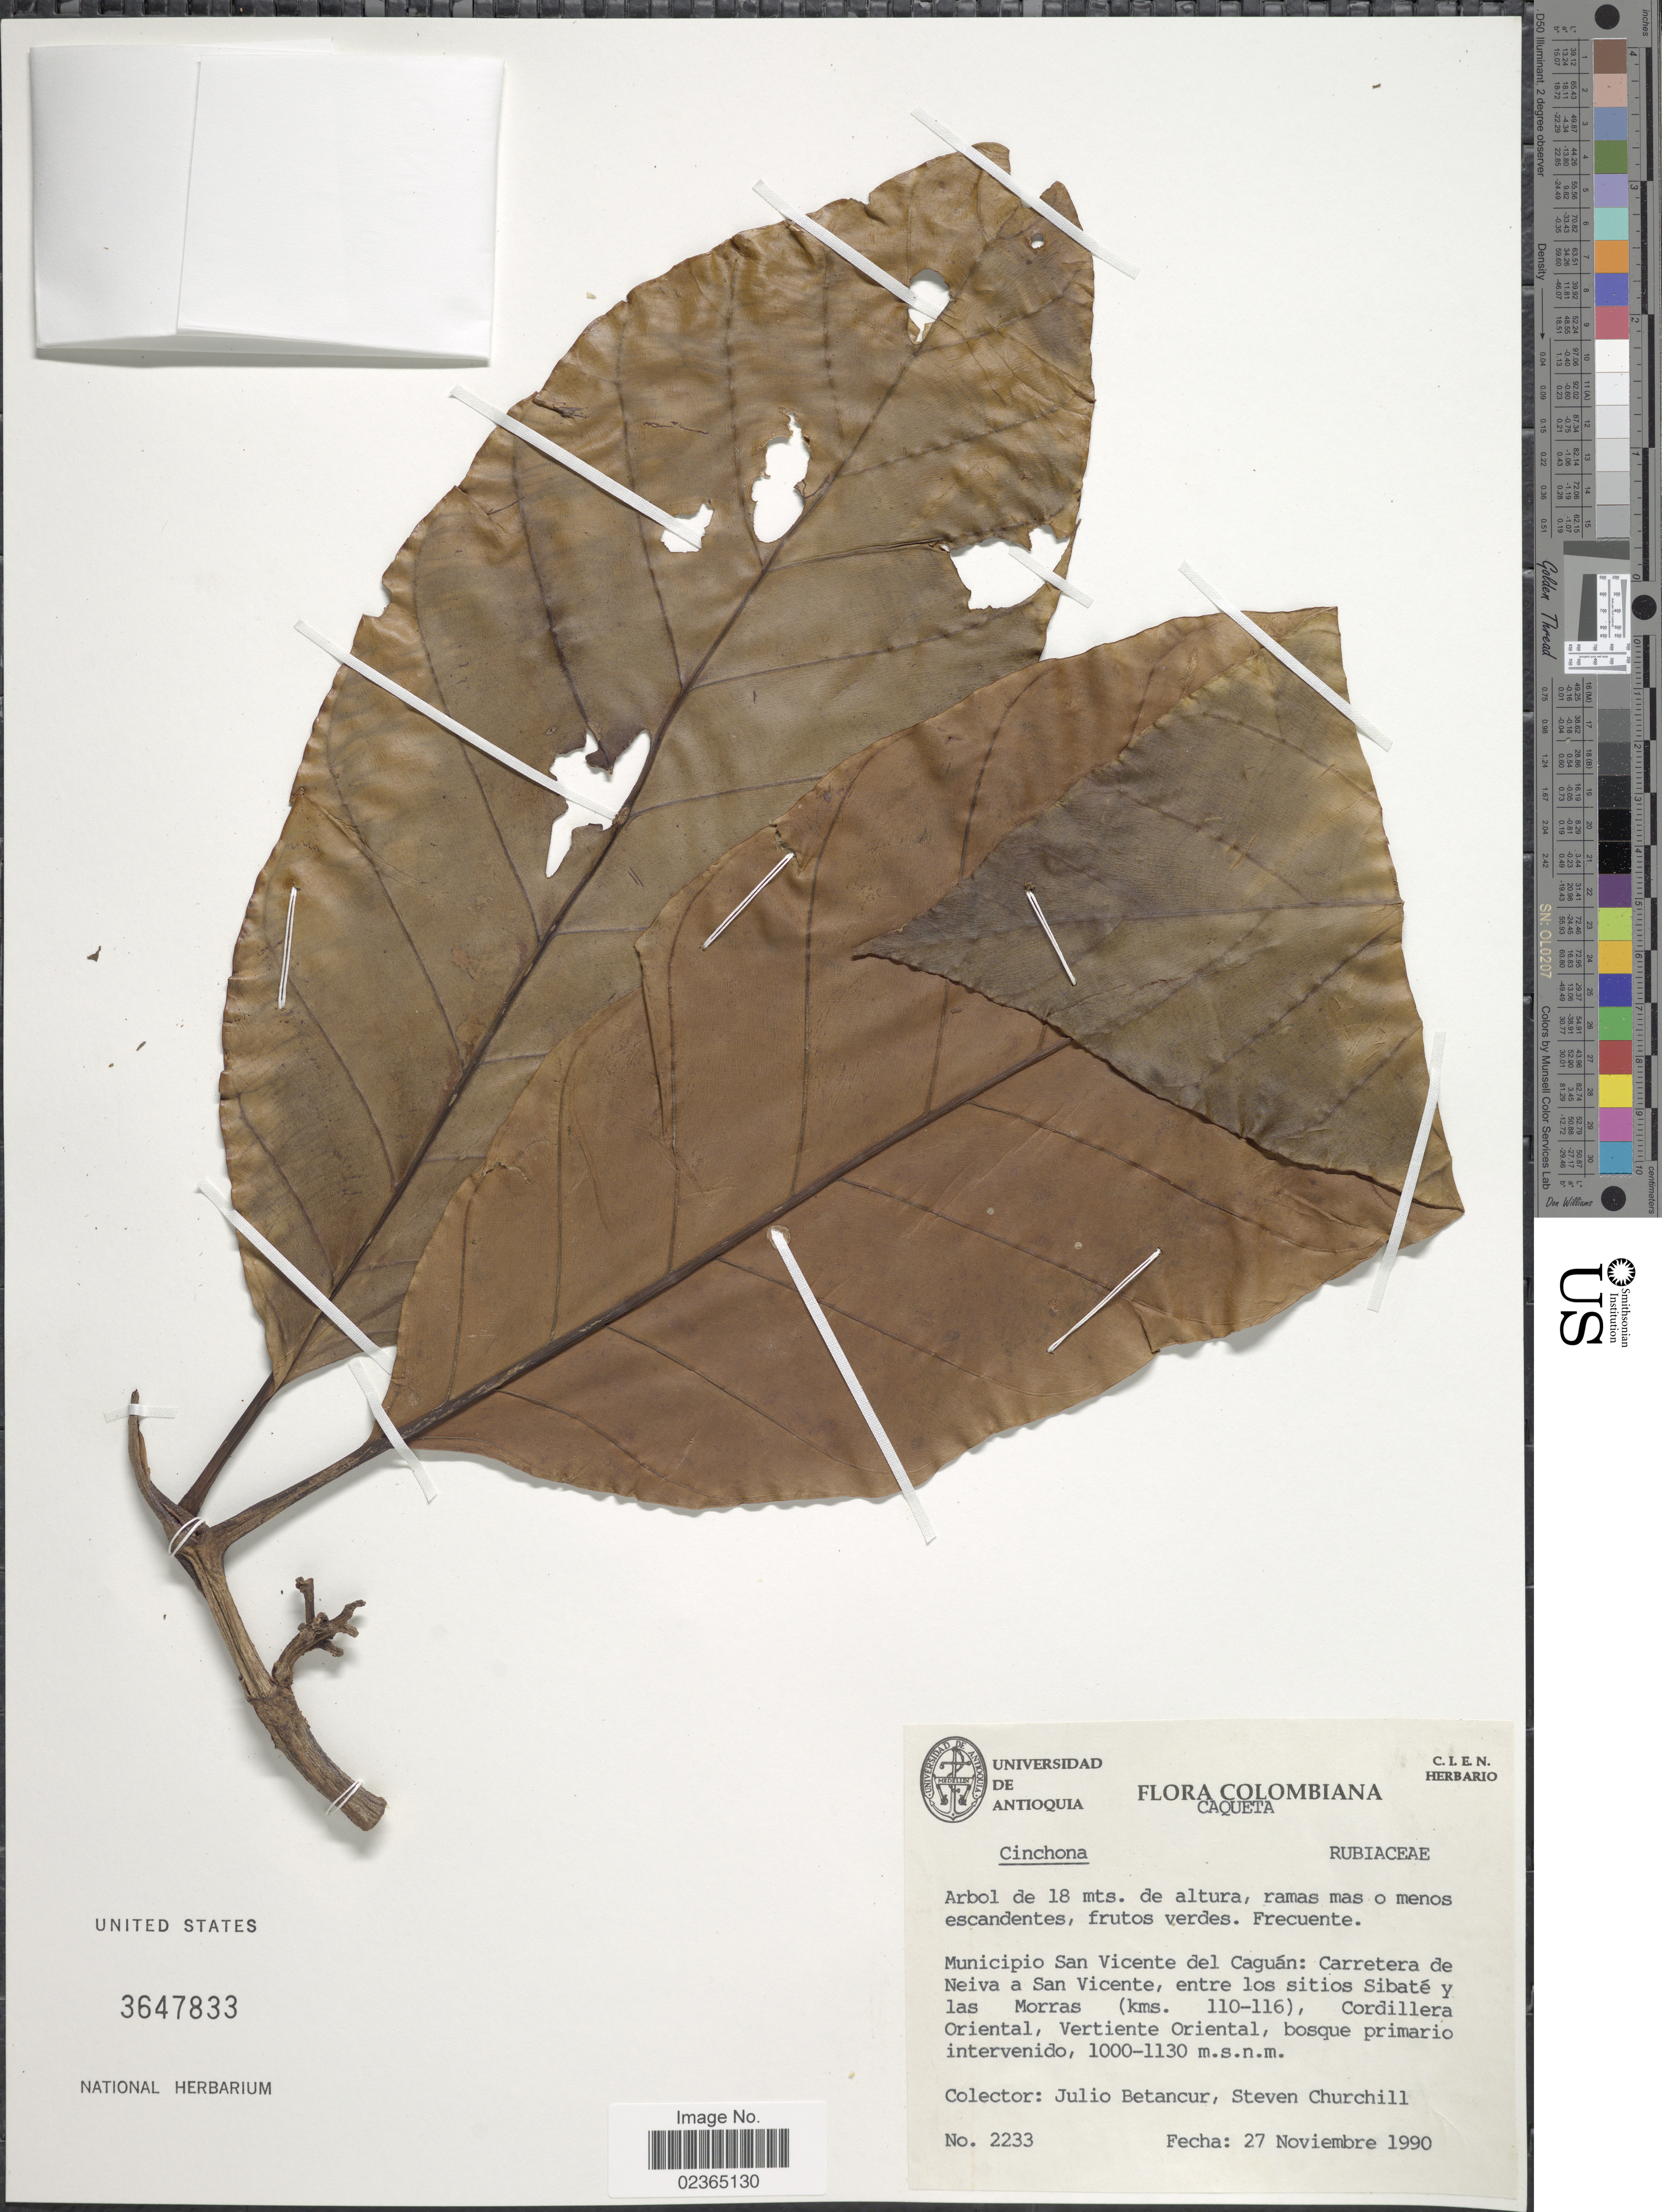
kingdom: Plantae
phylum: Tracheophyta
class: Magnoliopsida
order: Gentianales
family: Rubiaceae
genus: Cinchona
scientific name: Cinchona sp.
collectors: J. Betancur & S. Churchill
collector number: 2233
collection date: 1990-11-27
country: Colombia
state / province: Caquetá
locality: Municipio San Vicente del Caguan: Carretera de Neiva a San Vicente, entre los sitios Sibate y las Morras (kms. 110-116), Cordillera Oriental, Vertiente Oriental, bosque primario intervenido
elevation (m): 1000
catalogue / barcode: US 3647833